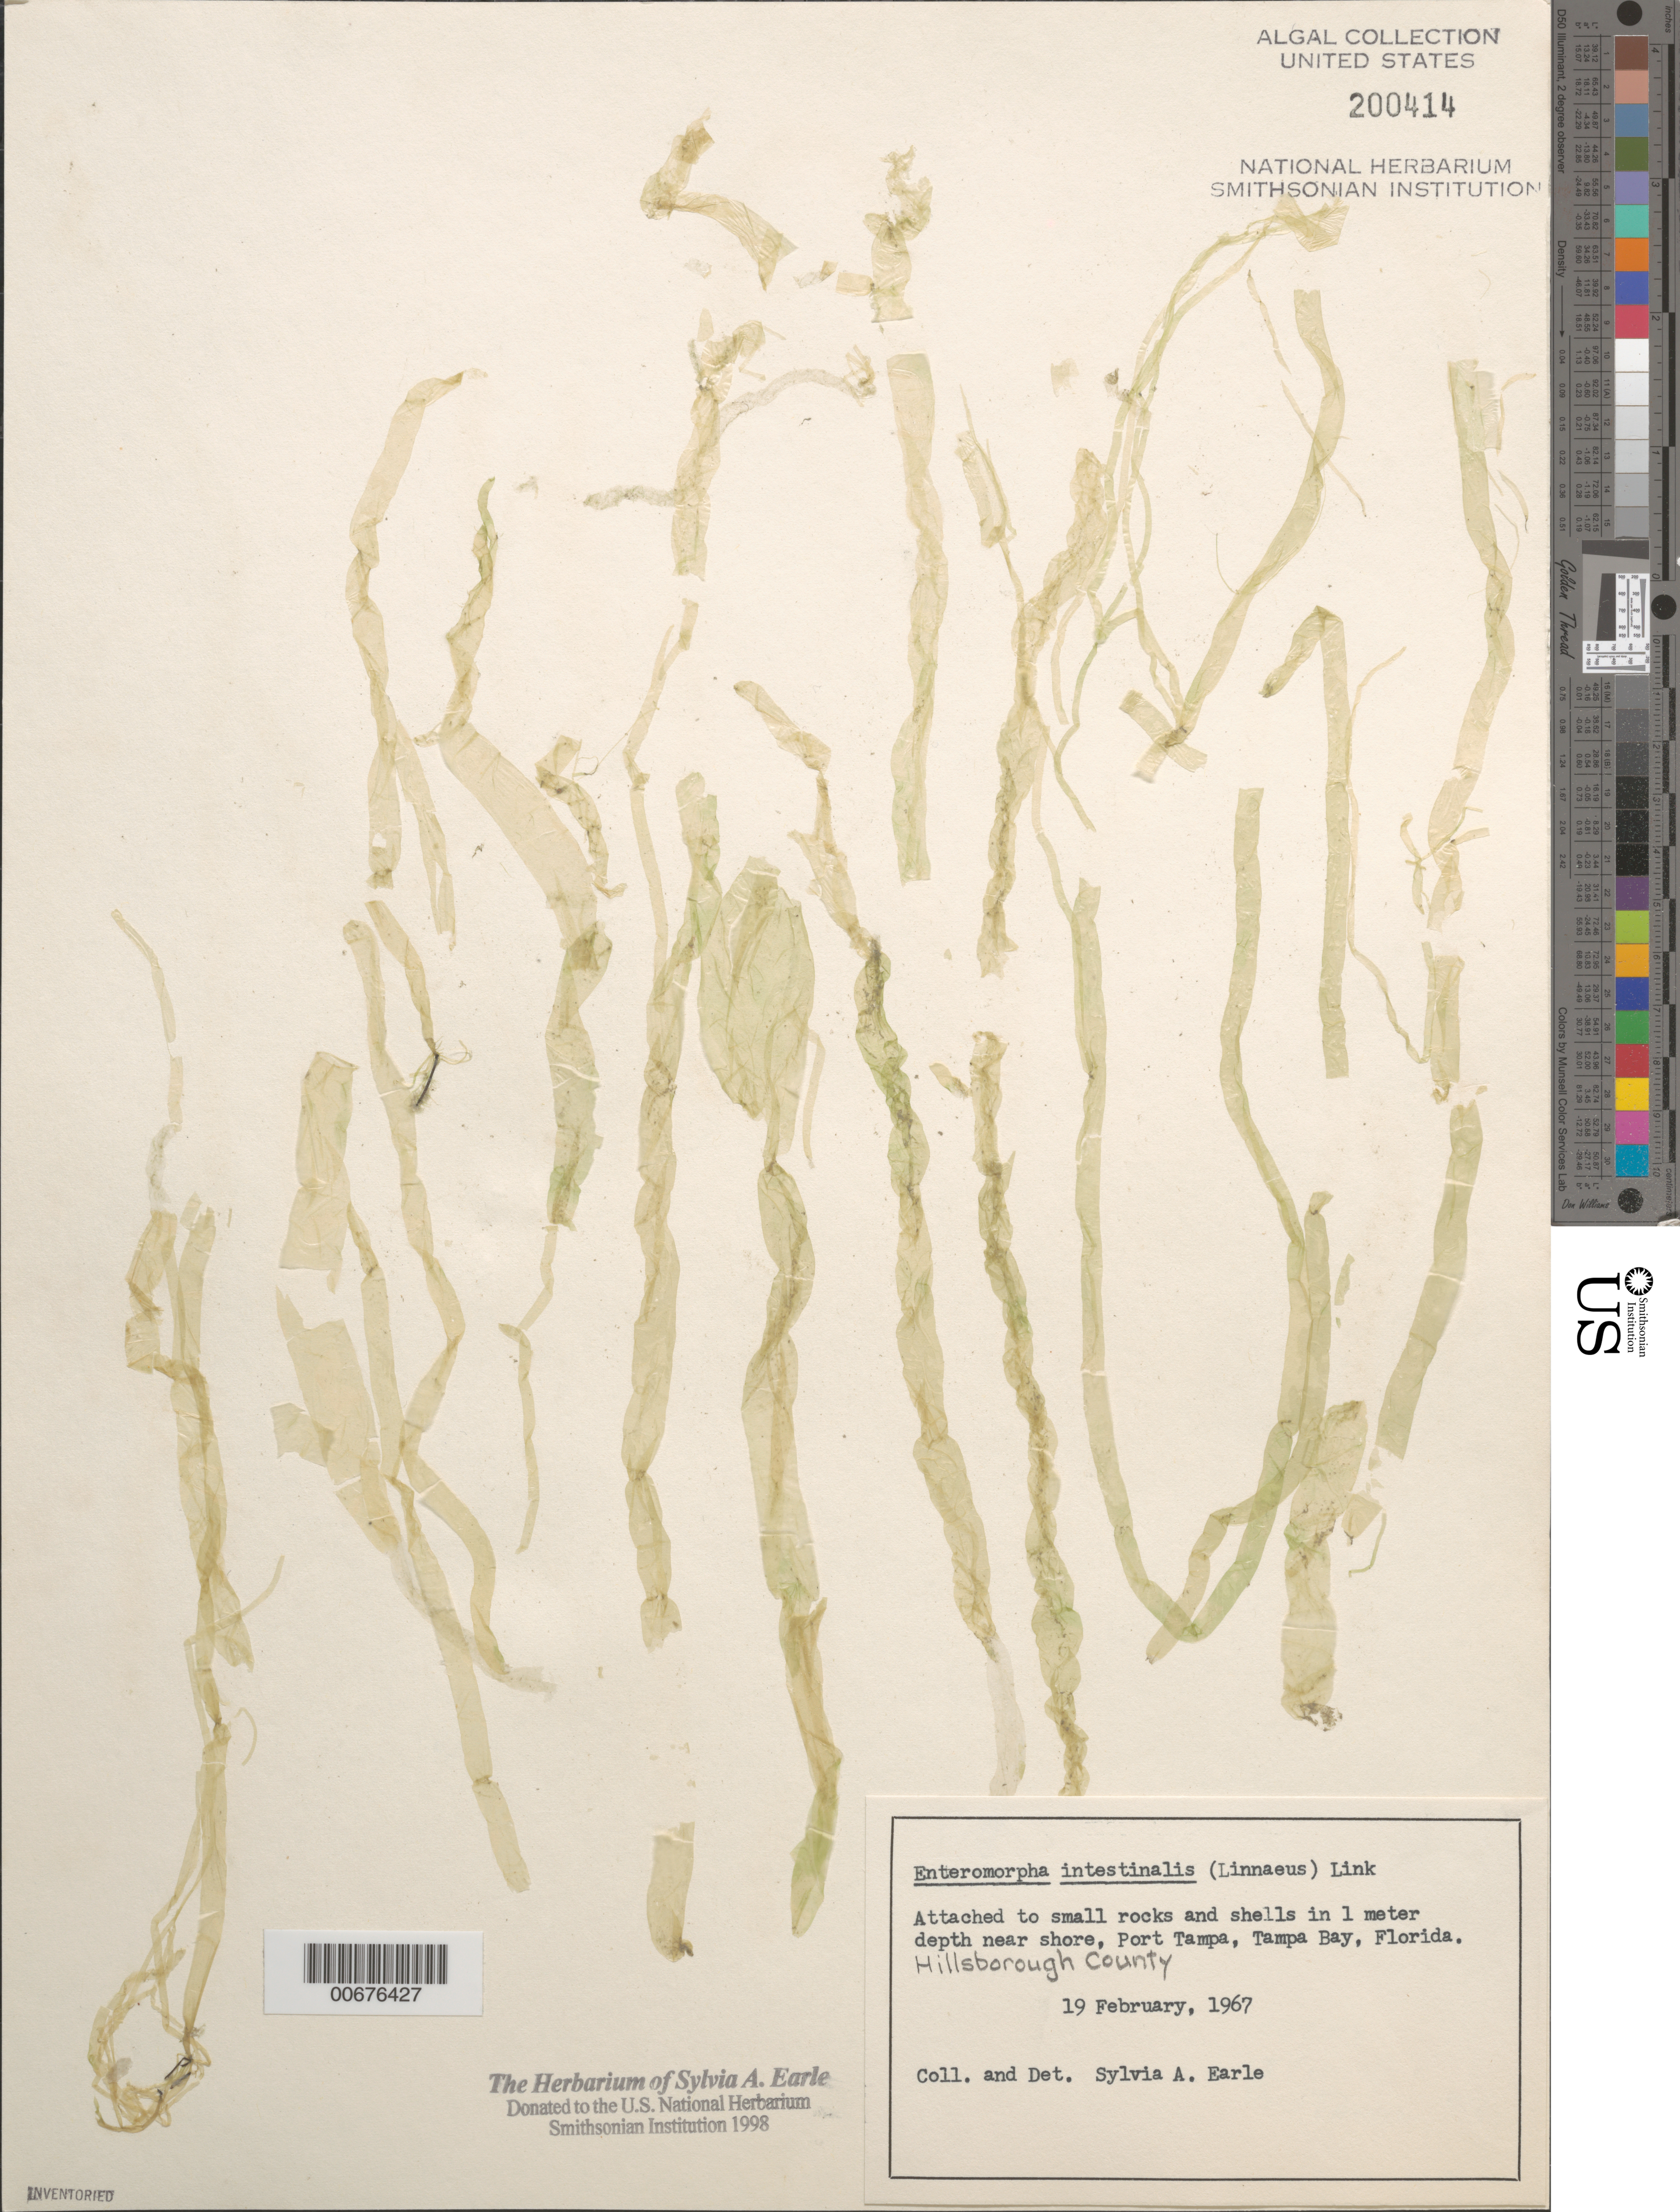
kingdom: Plantae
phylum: Chlorophyta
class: Ulvophyceae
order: Ulvales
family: Ulvaceae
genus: Ulva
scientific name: Ulva intestinalis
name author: L.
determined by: Algae name updating Project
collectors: S. A. Earle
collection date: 1967-02-19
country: United States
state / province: Florida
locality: Port Tampa, Tampa Bay. Hillsborough County.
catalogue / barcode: US 200414